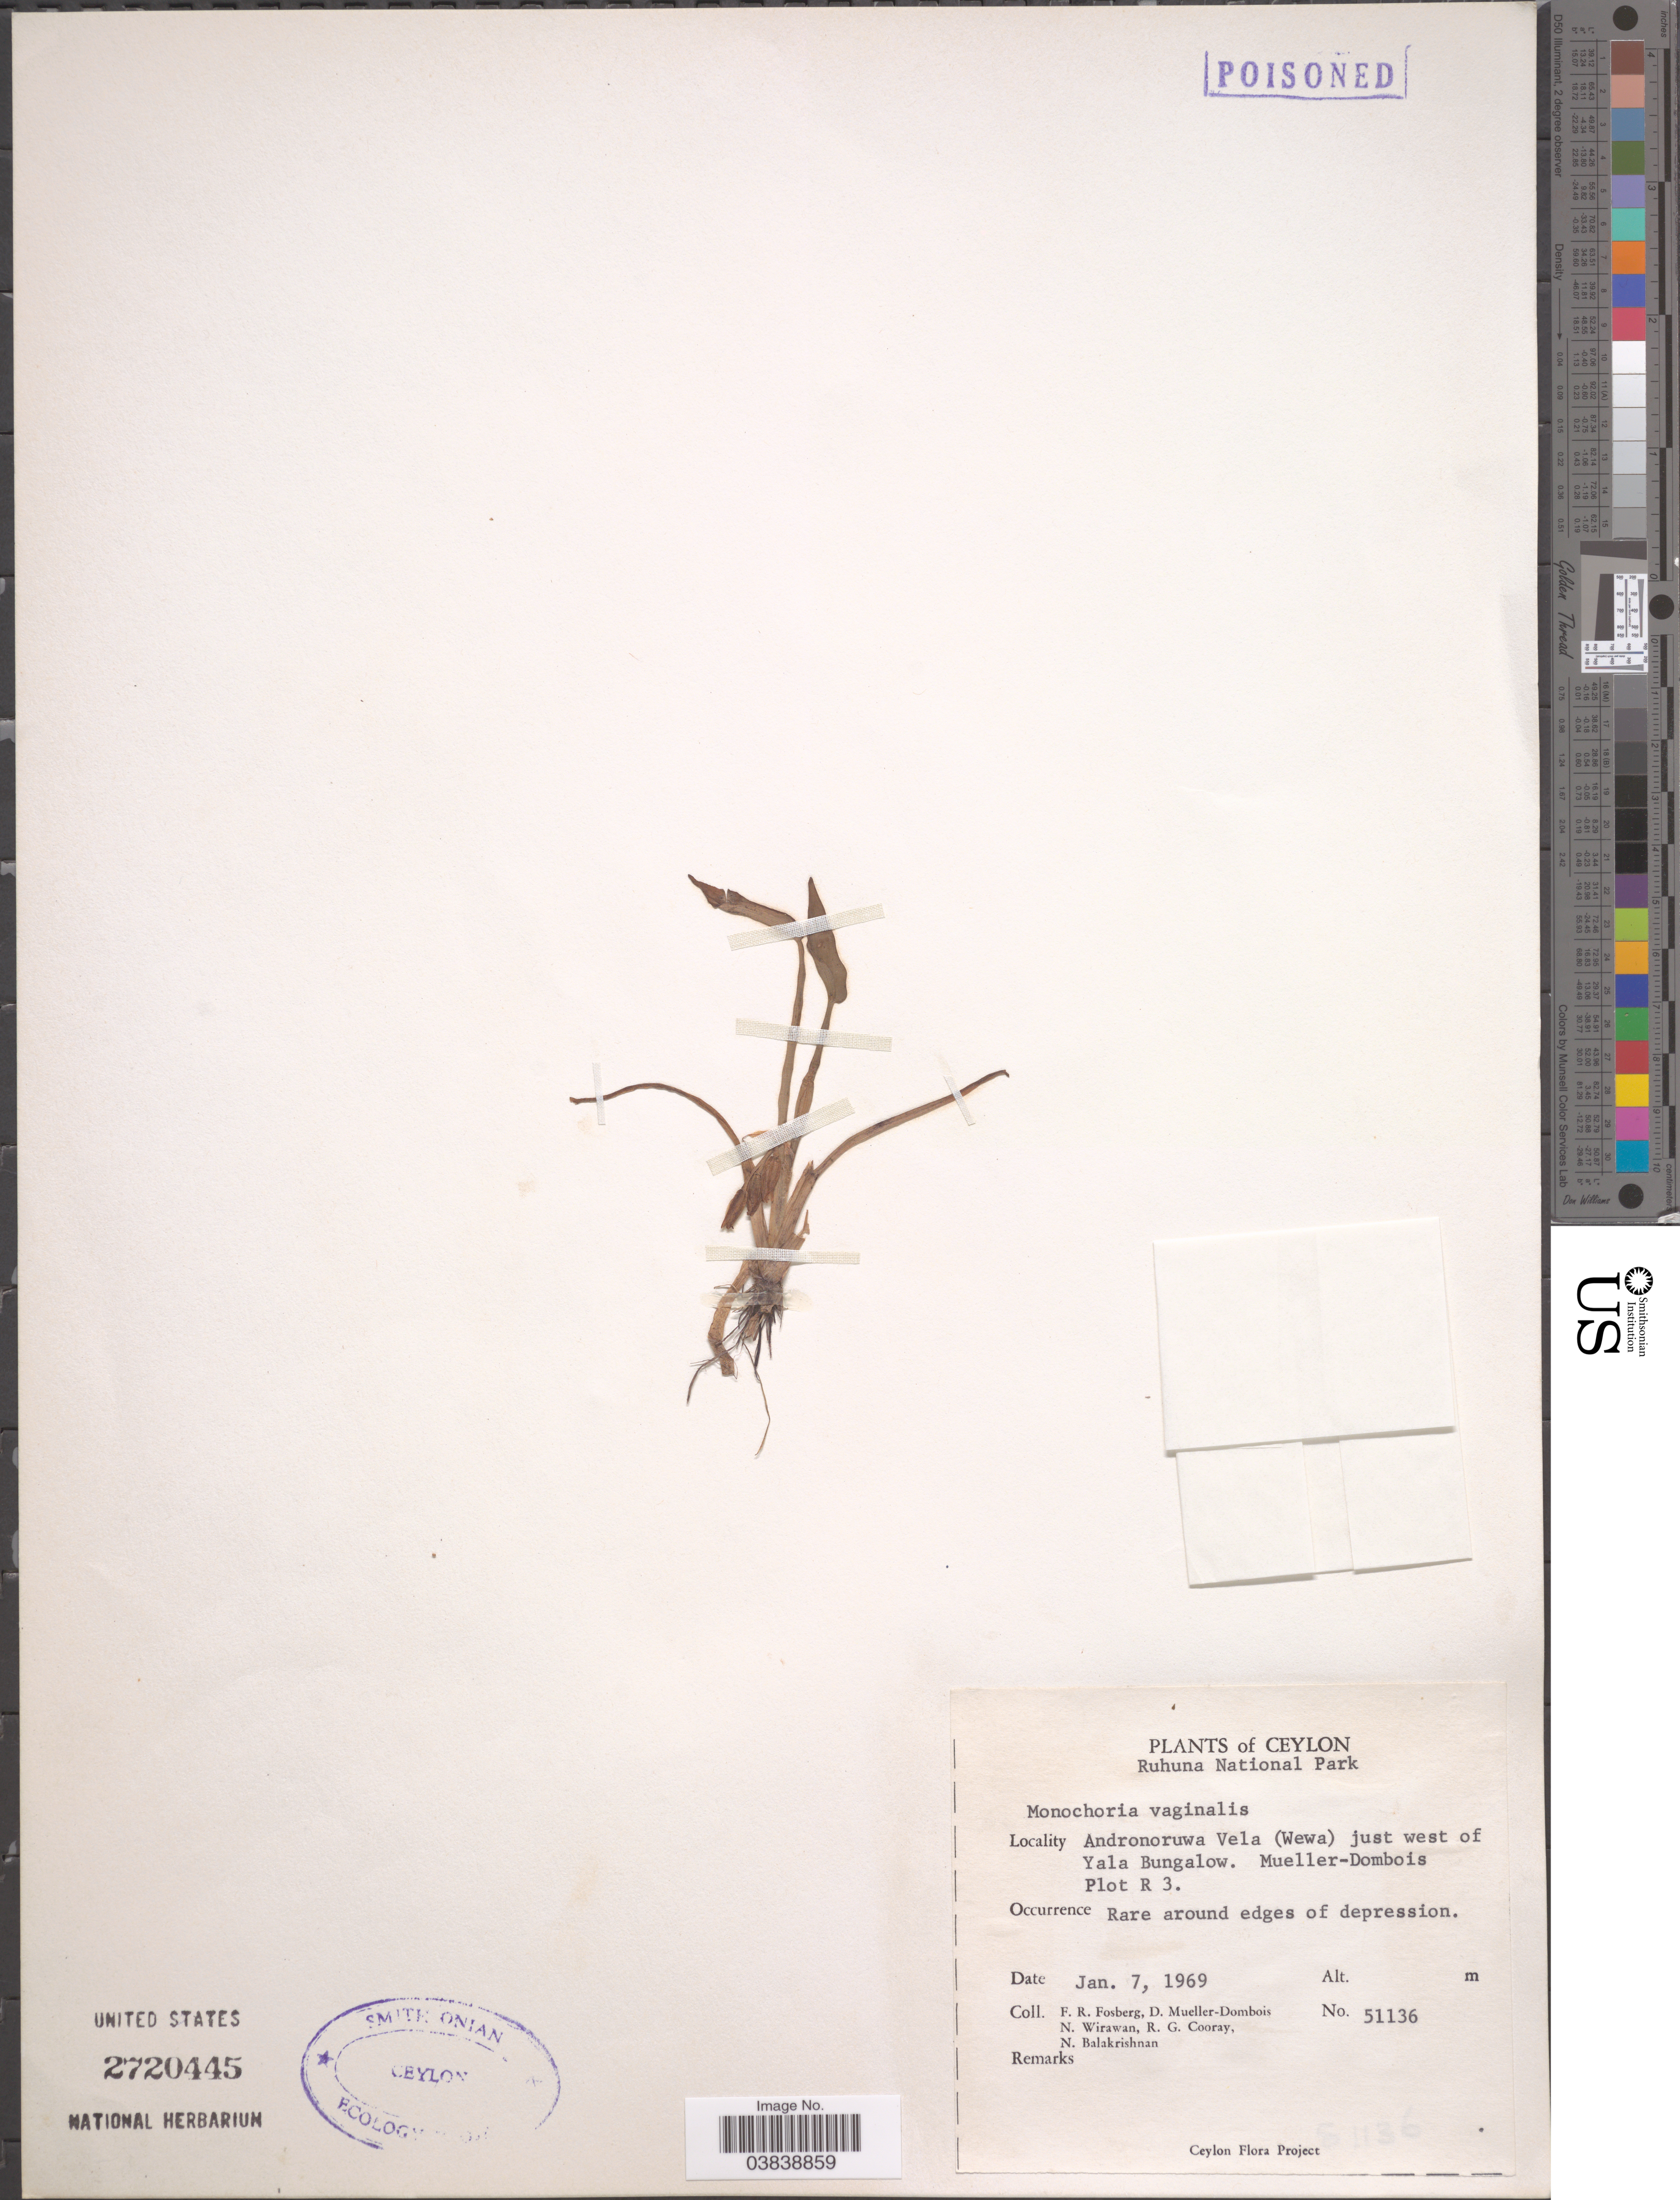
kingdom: Plantae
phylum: Tracheophyta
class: Liliopsida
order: Commelinales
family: Pontederiaceae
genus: Monochoria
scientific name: Monochoria vaginalis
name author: (Burm. f.) C. Presl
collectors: F. R. Fosberg, D. Mueller-Dombois, N. Wirawan, R. Cooray & N. Balakrishnan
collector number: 51136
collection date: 1969-01-07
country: Sri Lanka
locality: Ceylon. Ruhuna National Park. Andronoruwa Vela (Wewa) just west of Yala Bungalow. Mueller-Dombois Plot R3.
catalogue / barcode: US 2720445